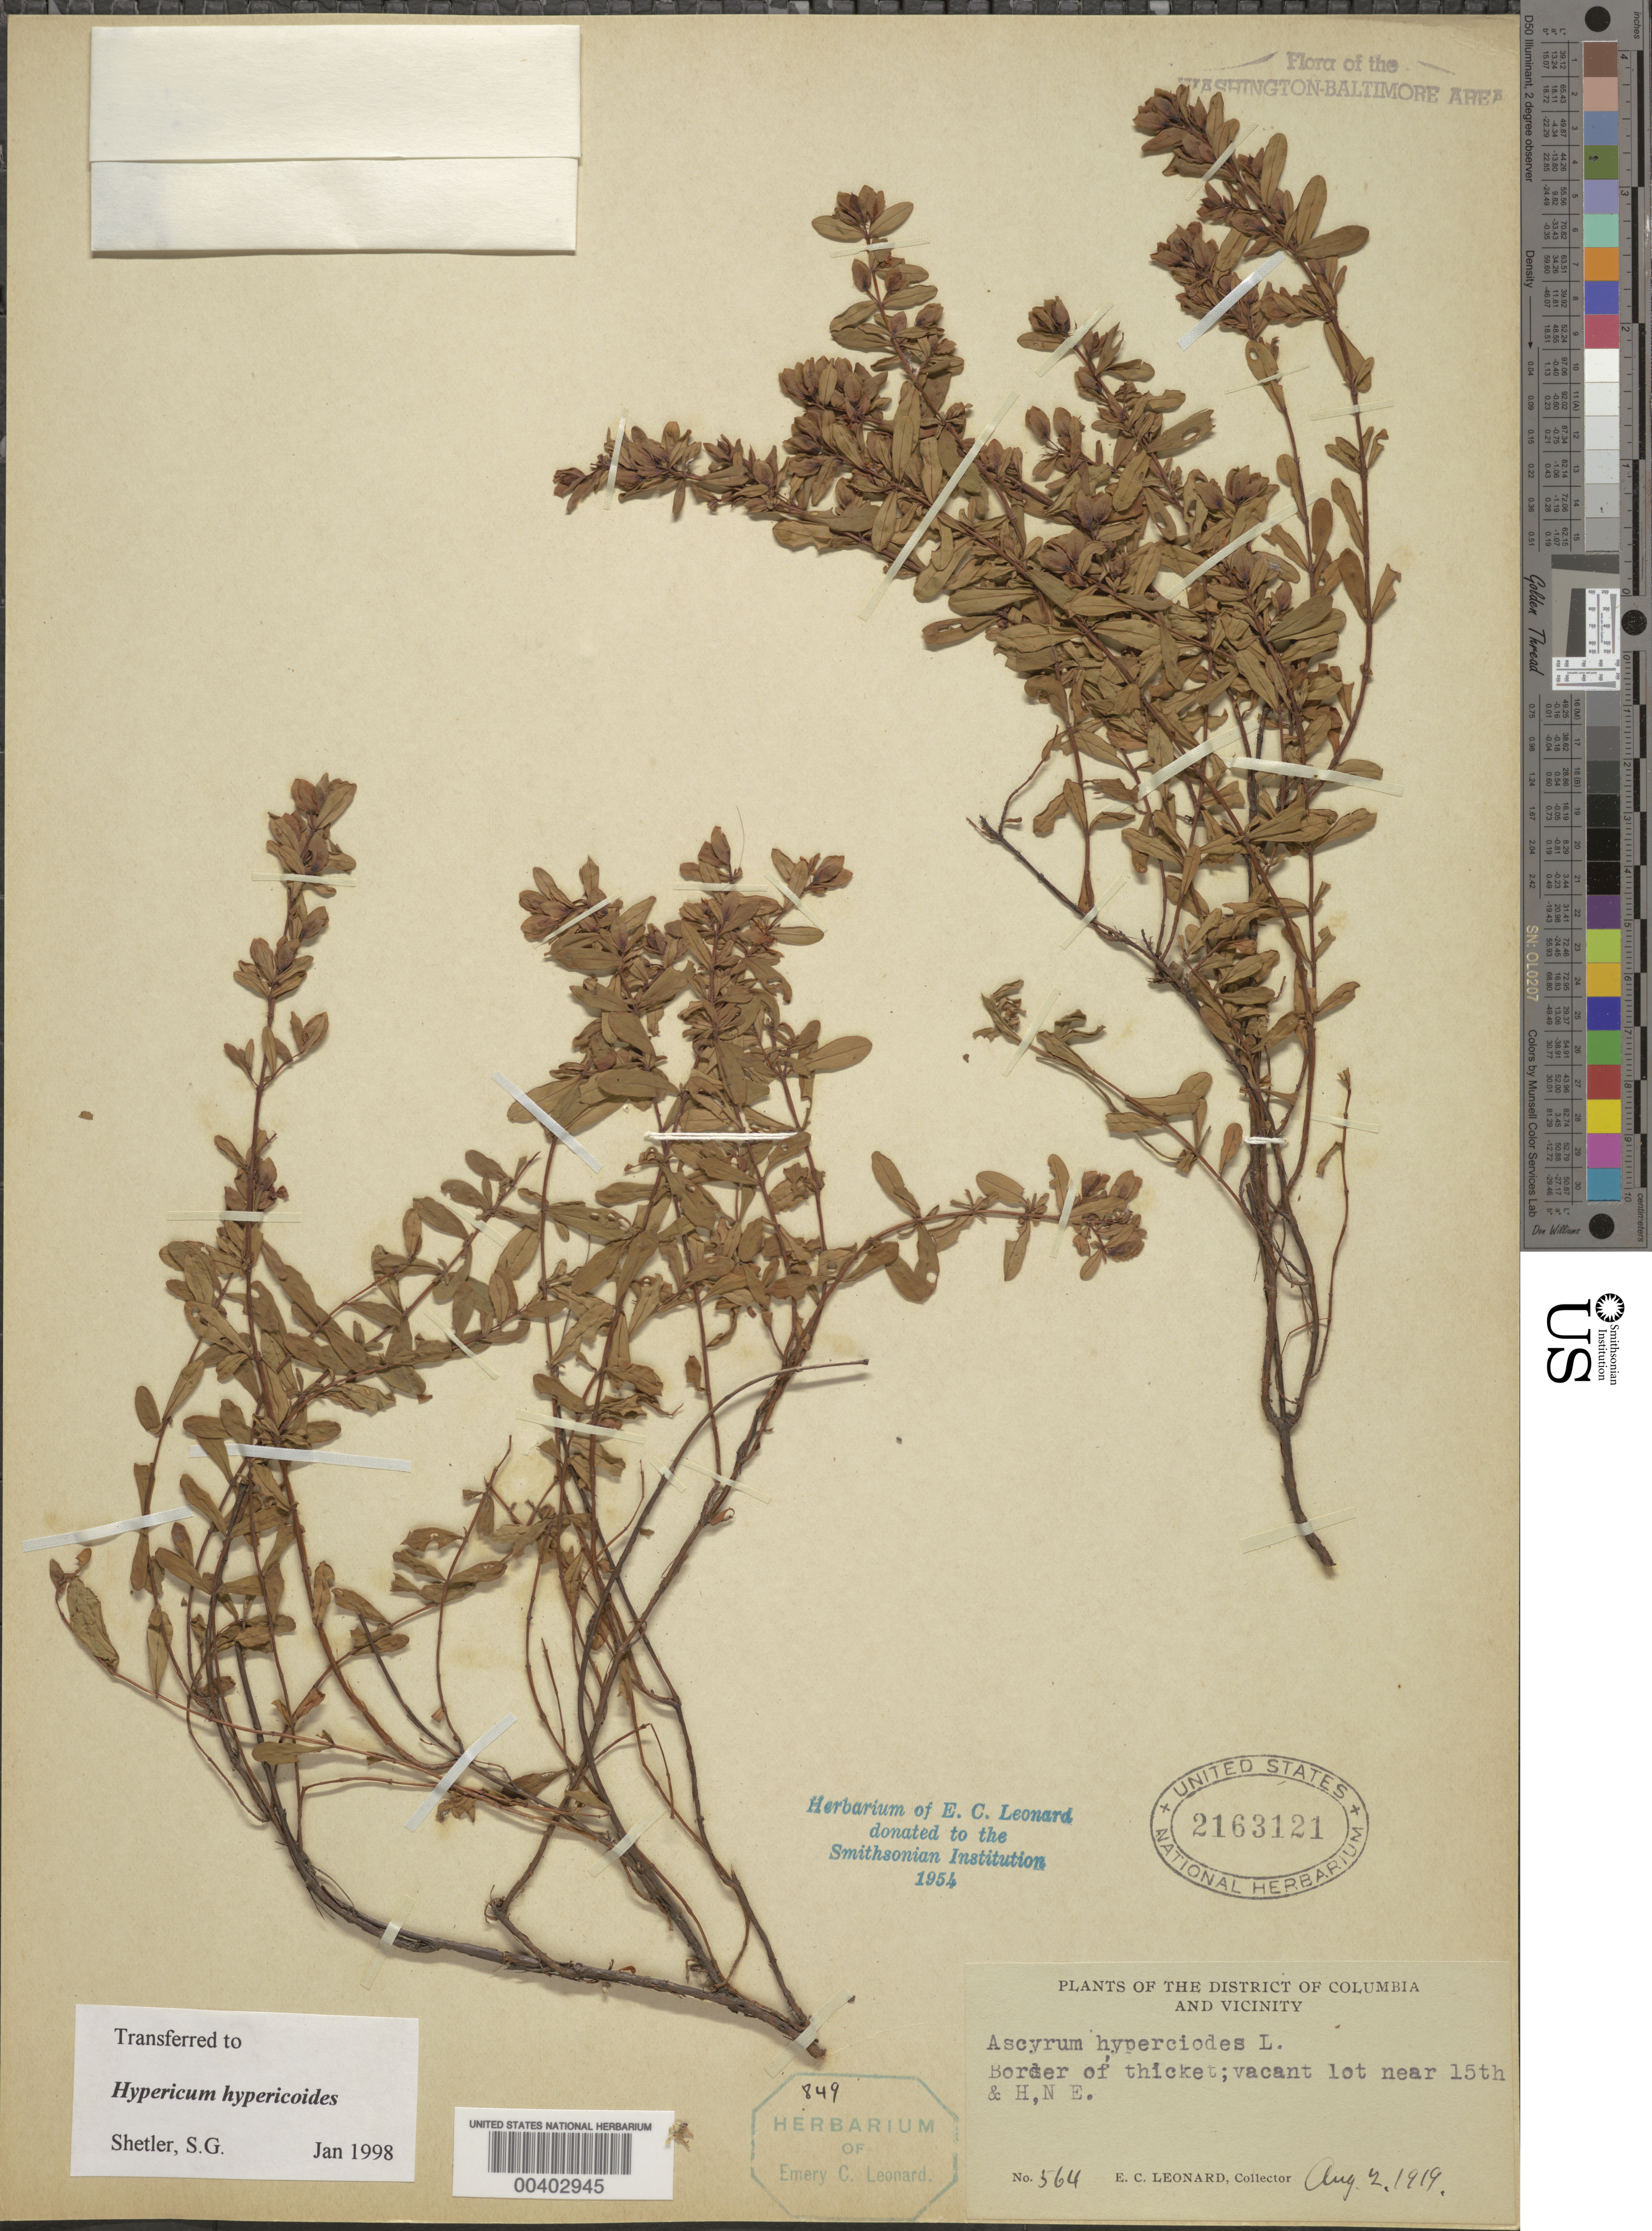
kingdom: Plantae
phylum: Tracheophyta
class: Magnoliopsida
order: Malpighiales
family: Hypericaceae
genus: Hypericum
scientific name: Hypericum hypericoides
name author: (L.) Crantz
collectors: E. C. Leonard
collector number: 564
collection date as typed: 02 Aug 1919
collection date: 1919-08-02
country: United States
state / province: District of Columbia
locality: Lot 15th and H, NE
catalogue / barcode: US 2163121